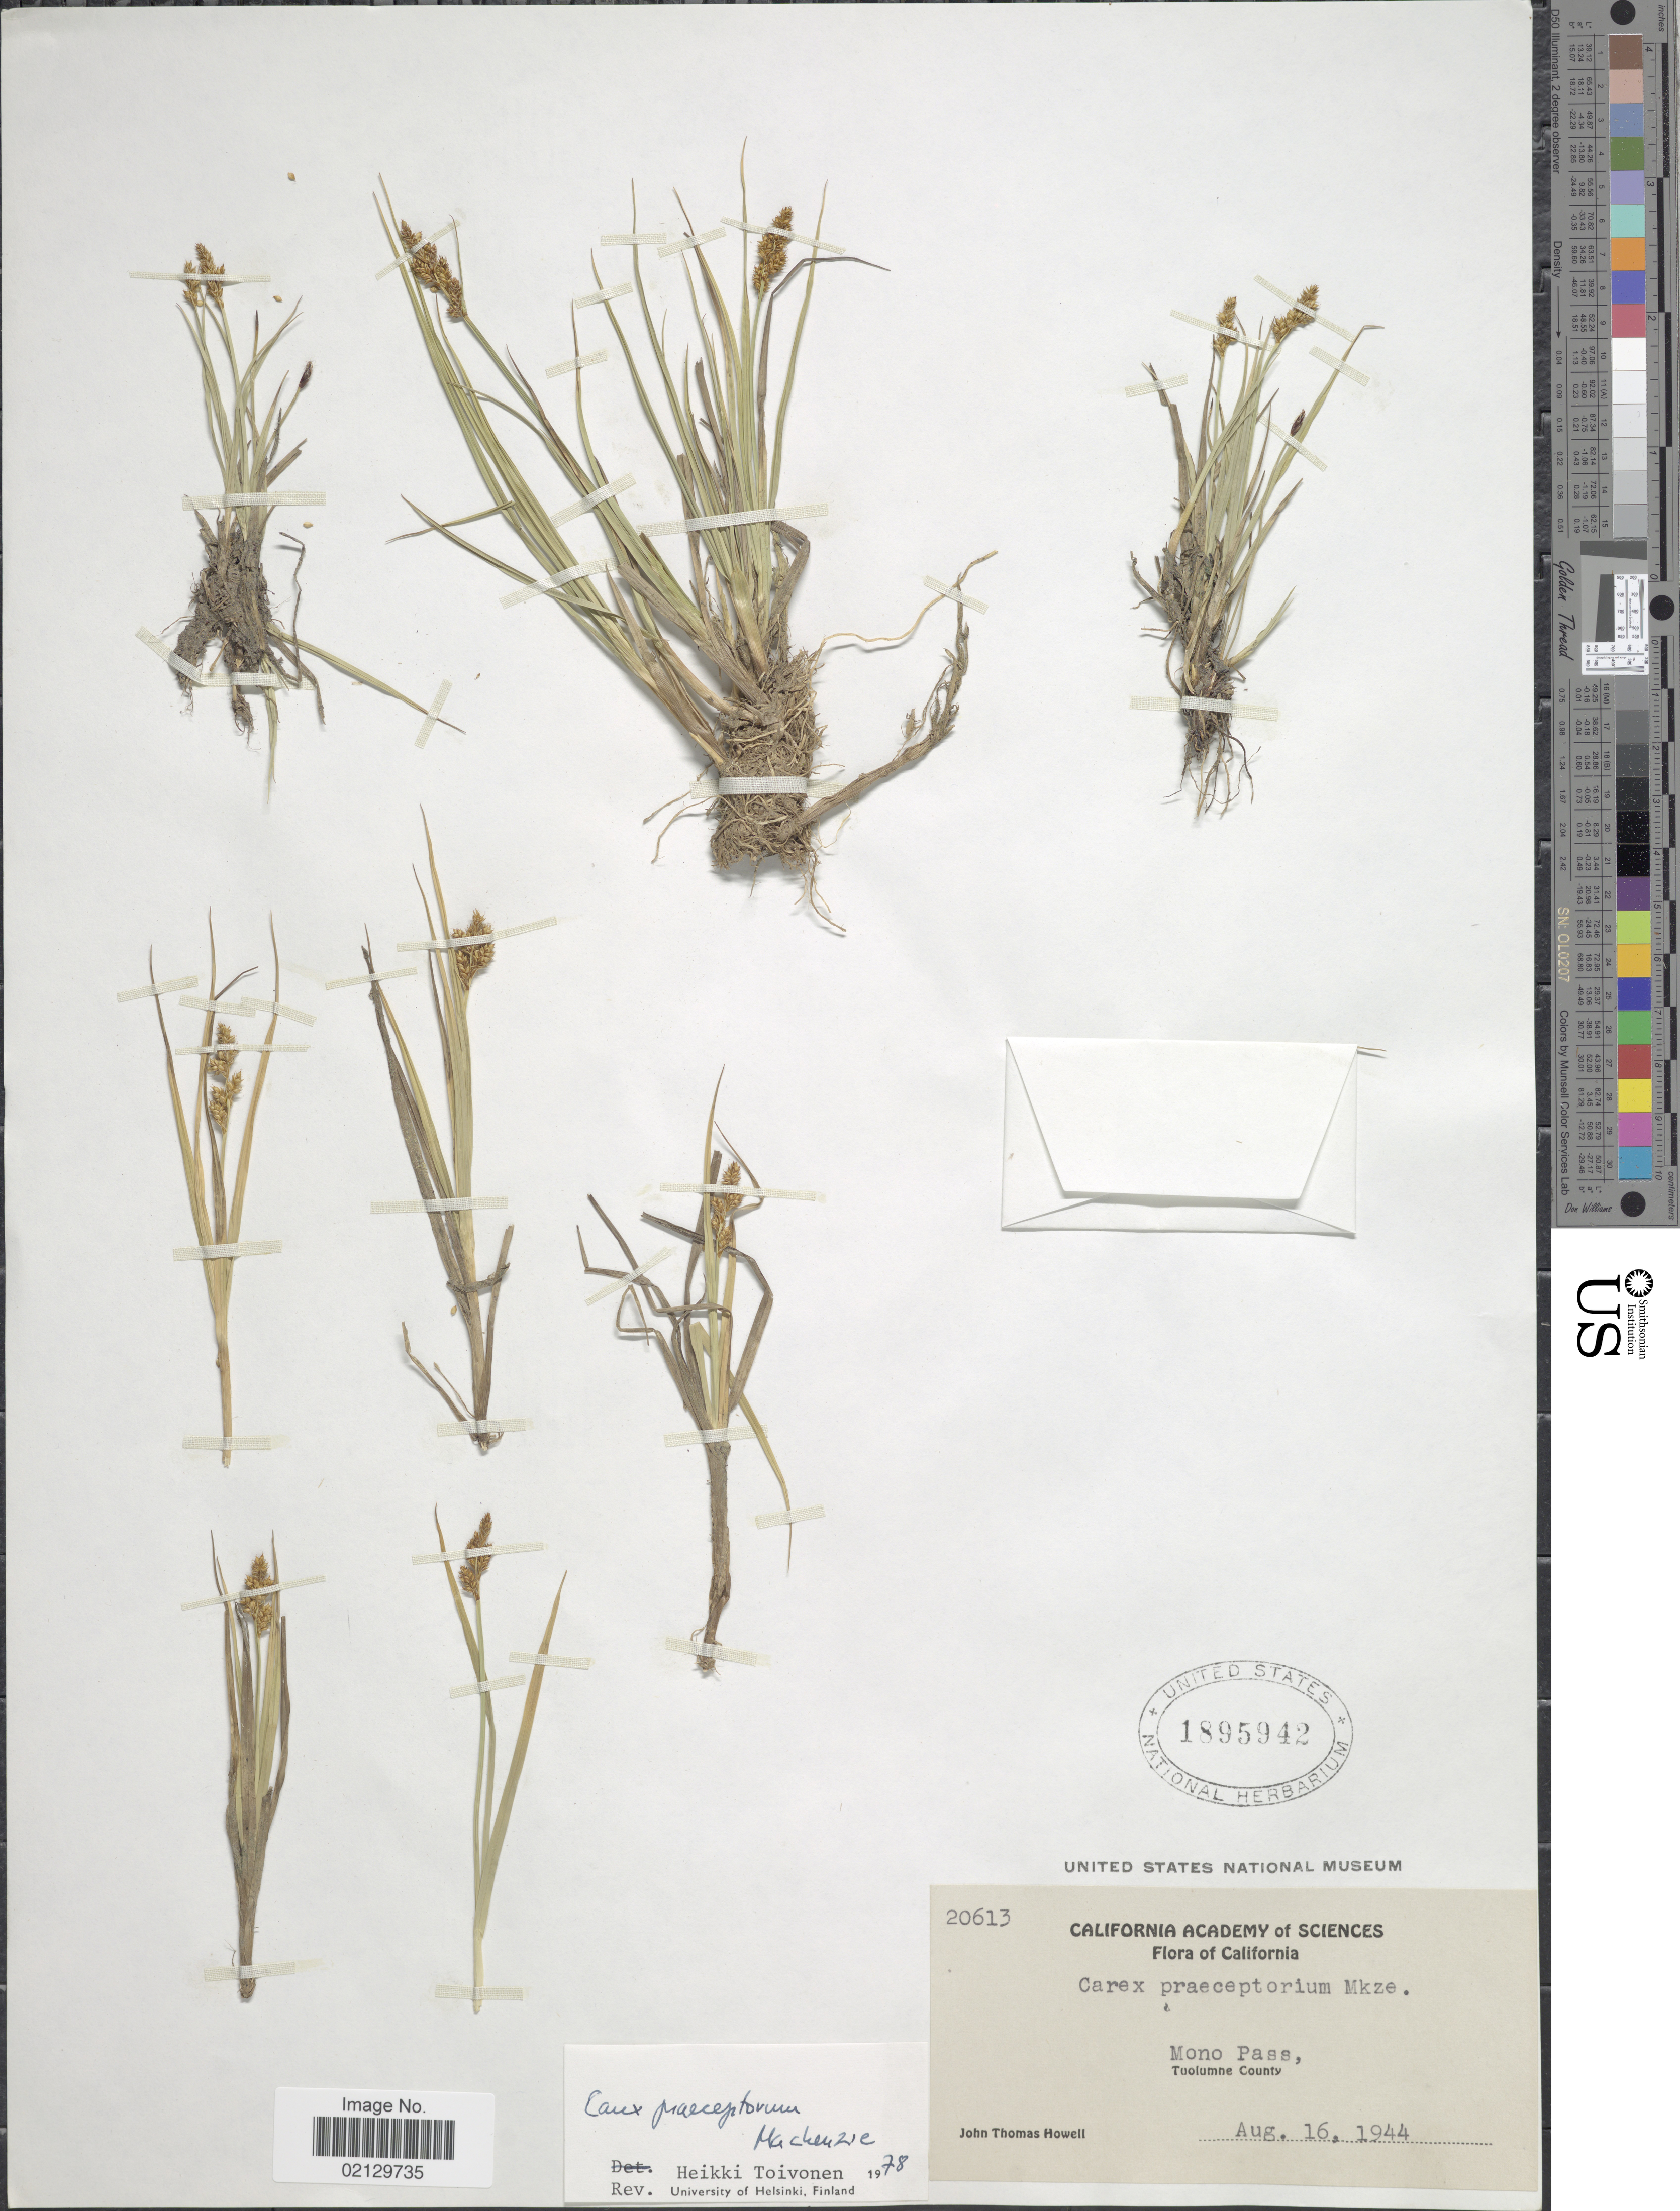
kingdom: Plantae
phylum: Tracheophyta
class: Liliopsida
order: Poales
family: Cyperaceae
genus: Carex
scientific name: Carex praeceptorum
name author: Mack.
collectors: J. T. Howell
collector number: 20613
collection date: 1944-08-16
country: United States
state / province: California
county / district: Tuolumne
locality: Mono Pass, Tuolumne County.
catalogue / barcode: US 1895942